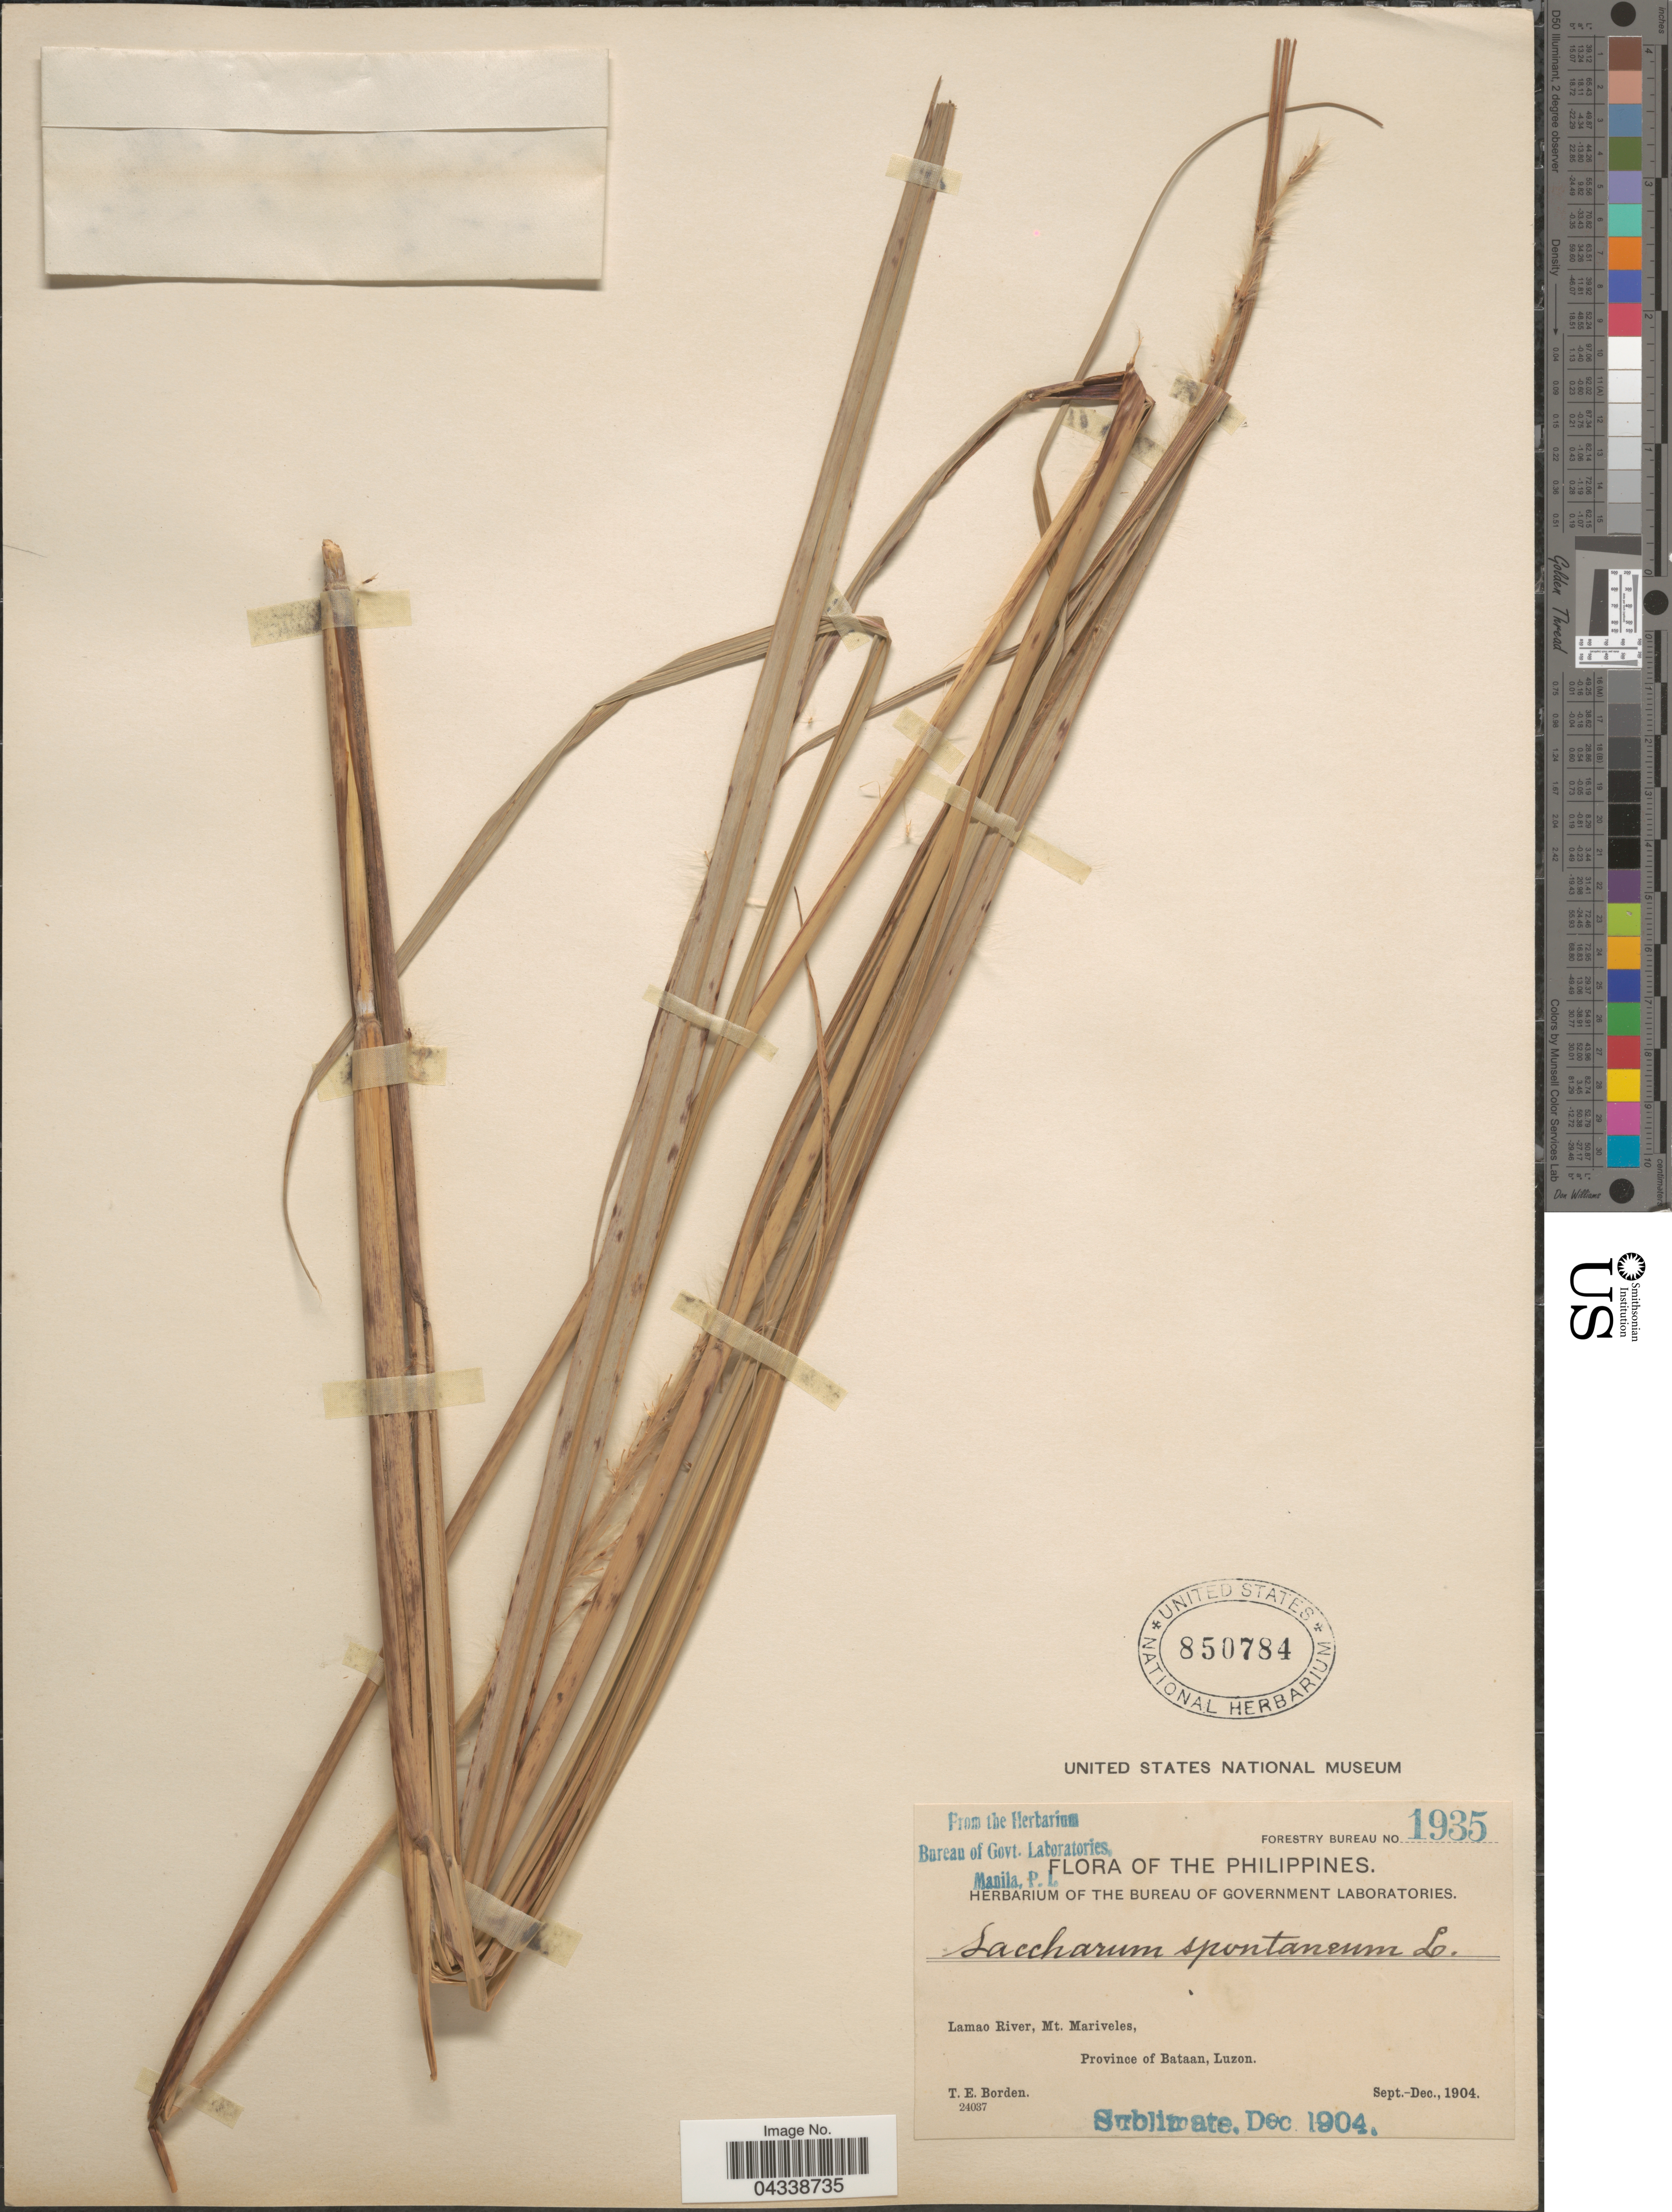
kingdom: Plantae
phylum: Tracheophyta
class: Liliopsida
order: Poales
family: Poaceae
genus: Saccharum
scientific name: Saccharum spontaneum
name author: L.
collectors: T. E. Borden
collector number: Forestry Bureau 1935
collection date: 1904-09/1904-12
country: Philippines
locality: Lamao River, Mt. Mariveles, Province of Bataan, Luzon.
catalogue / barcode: US 850784